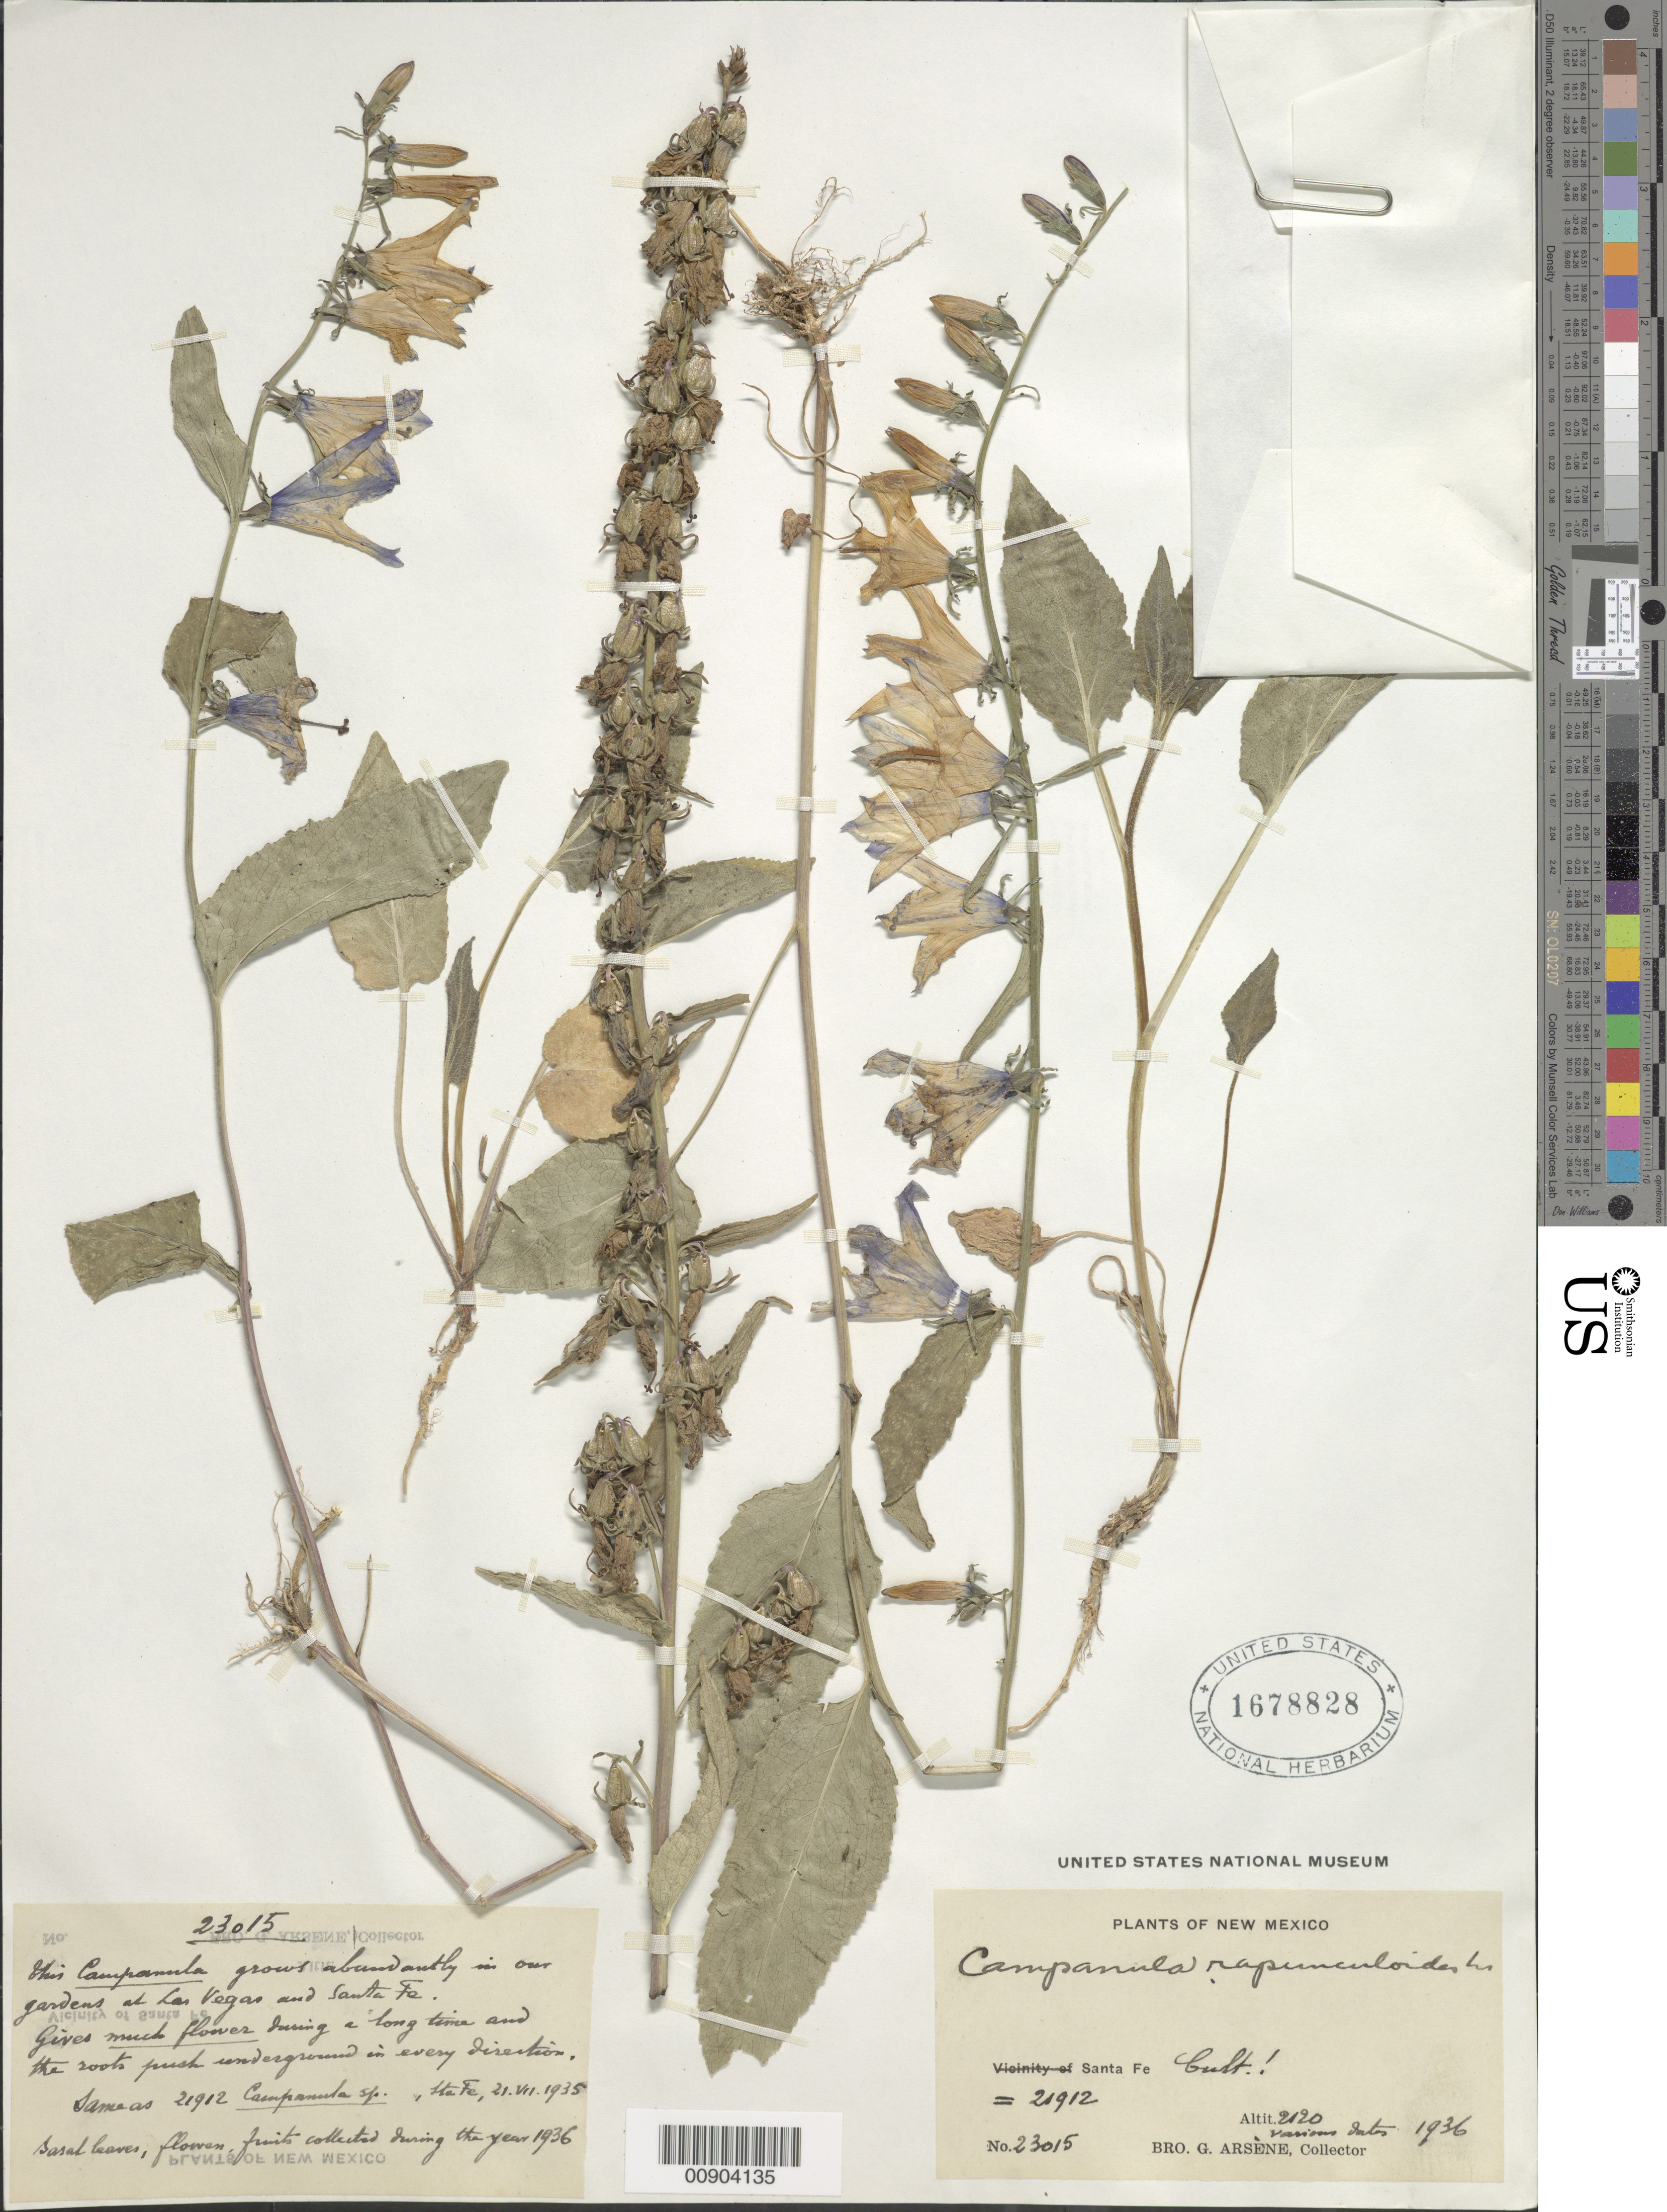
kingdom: Plantae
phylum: Tracheophyta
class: Magnoliopsida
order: Asterales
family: Campanulaceae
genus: Campanula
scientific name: Campanula rapunculoides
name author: L.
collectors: Bro. G. Arsène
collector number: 23015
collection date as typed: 1936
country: United States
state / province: New Mexico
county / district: Santa Fe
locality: Santa fe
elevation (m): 616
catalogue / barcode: US 1678828